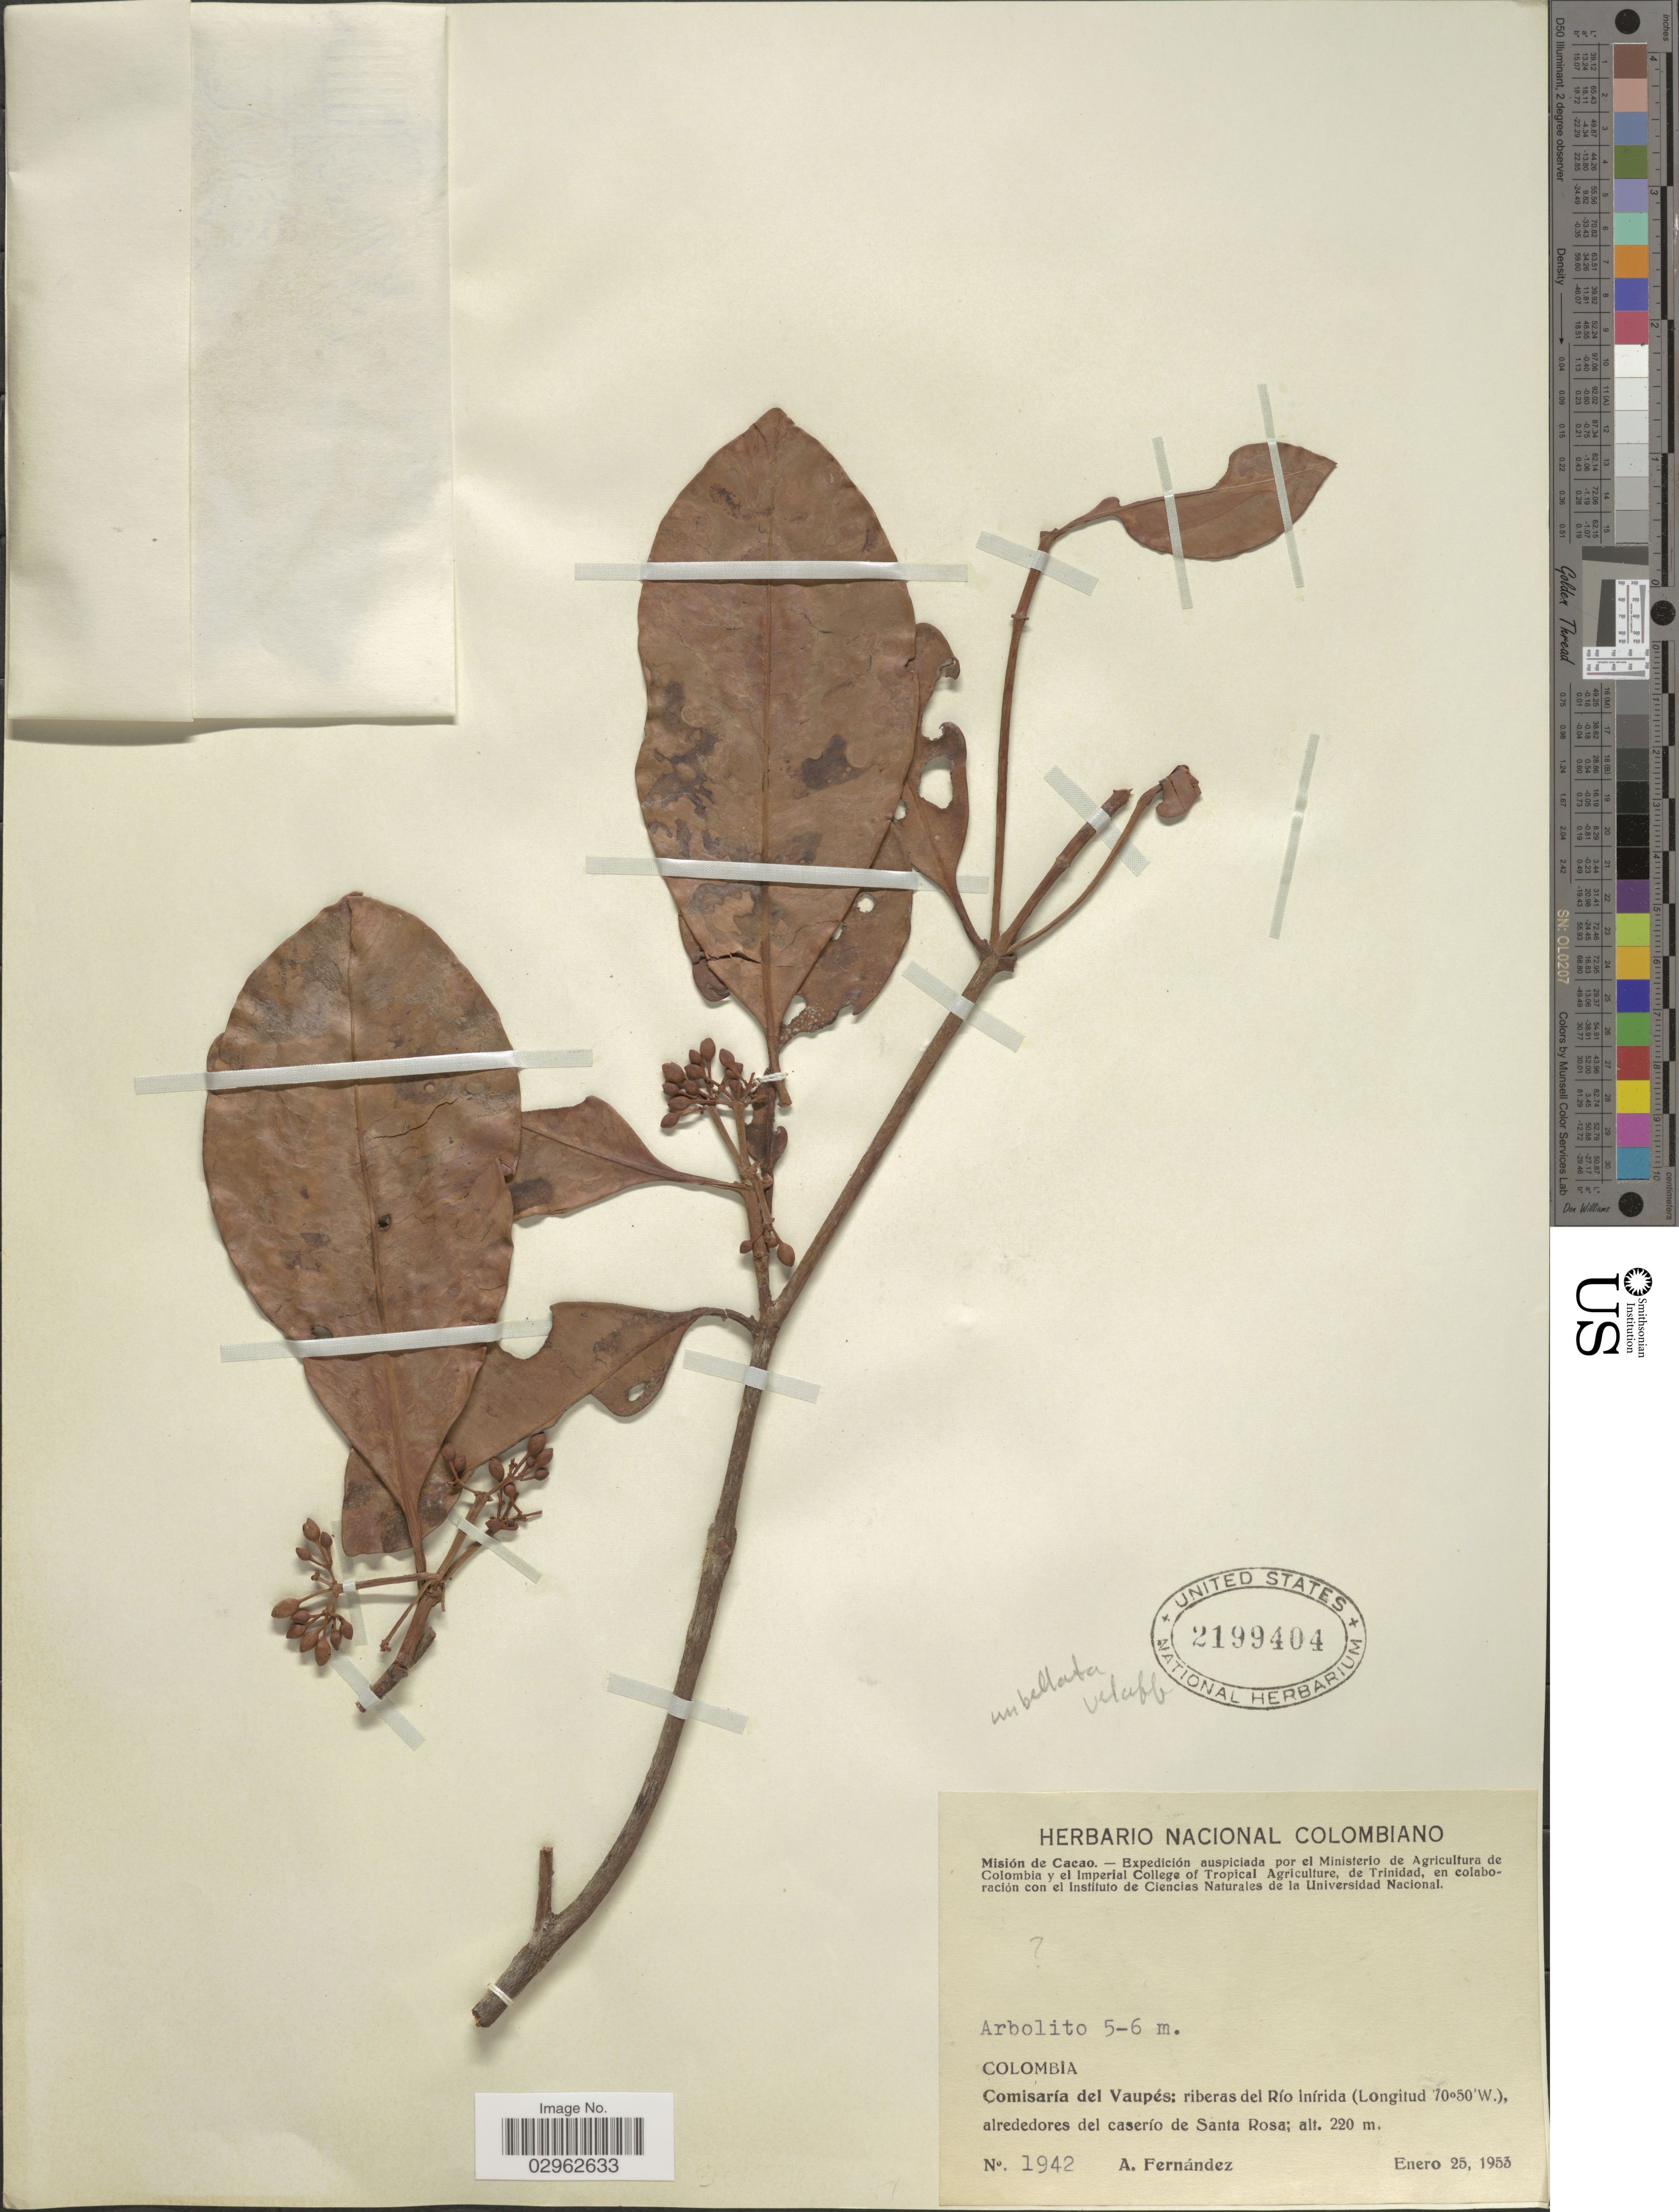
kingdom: Plantae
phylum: Tracheophyta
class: Magnoliopsida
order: Malpighiales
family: Clusiaceae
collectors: A. Fernández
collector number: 1942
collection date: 1953-01-25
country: Colombia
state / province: Vaupés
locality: Comisaría del Vaupés: riberas del Río Inírida, alredores del caserío de Santa Rosa.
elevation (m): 220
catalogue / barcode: US 2199404